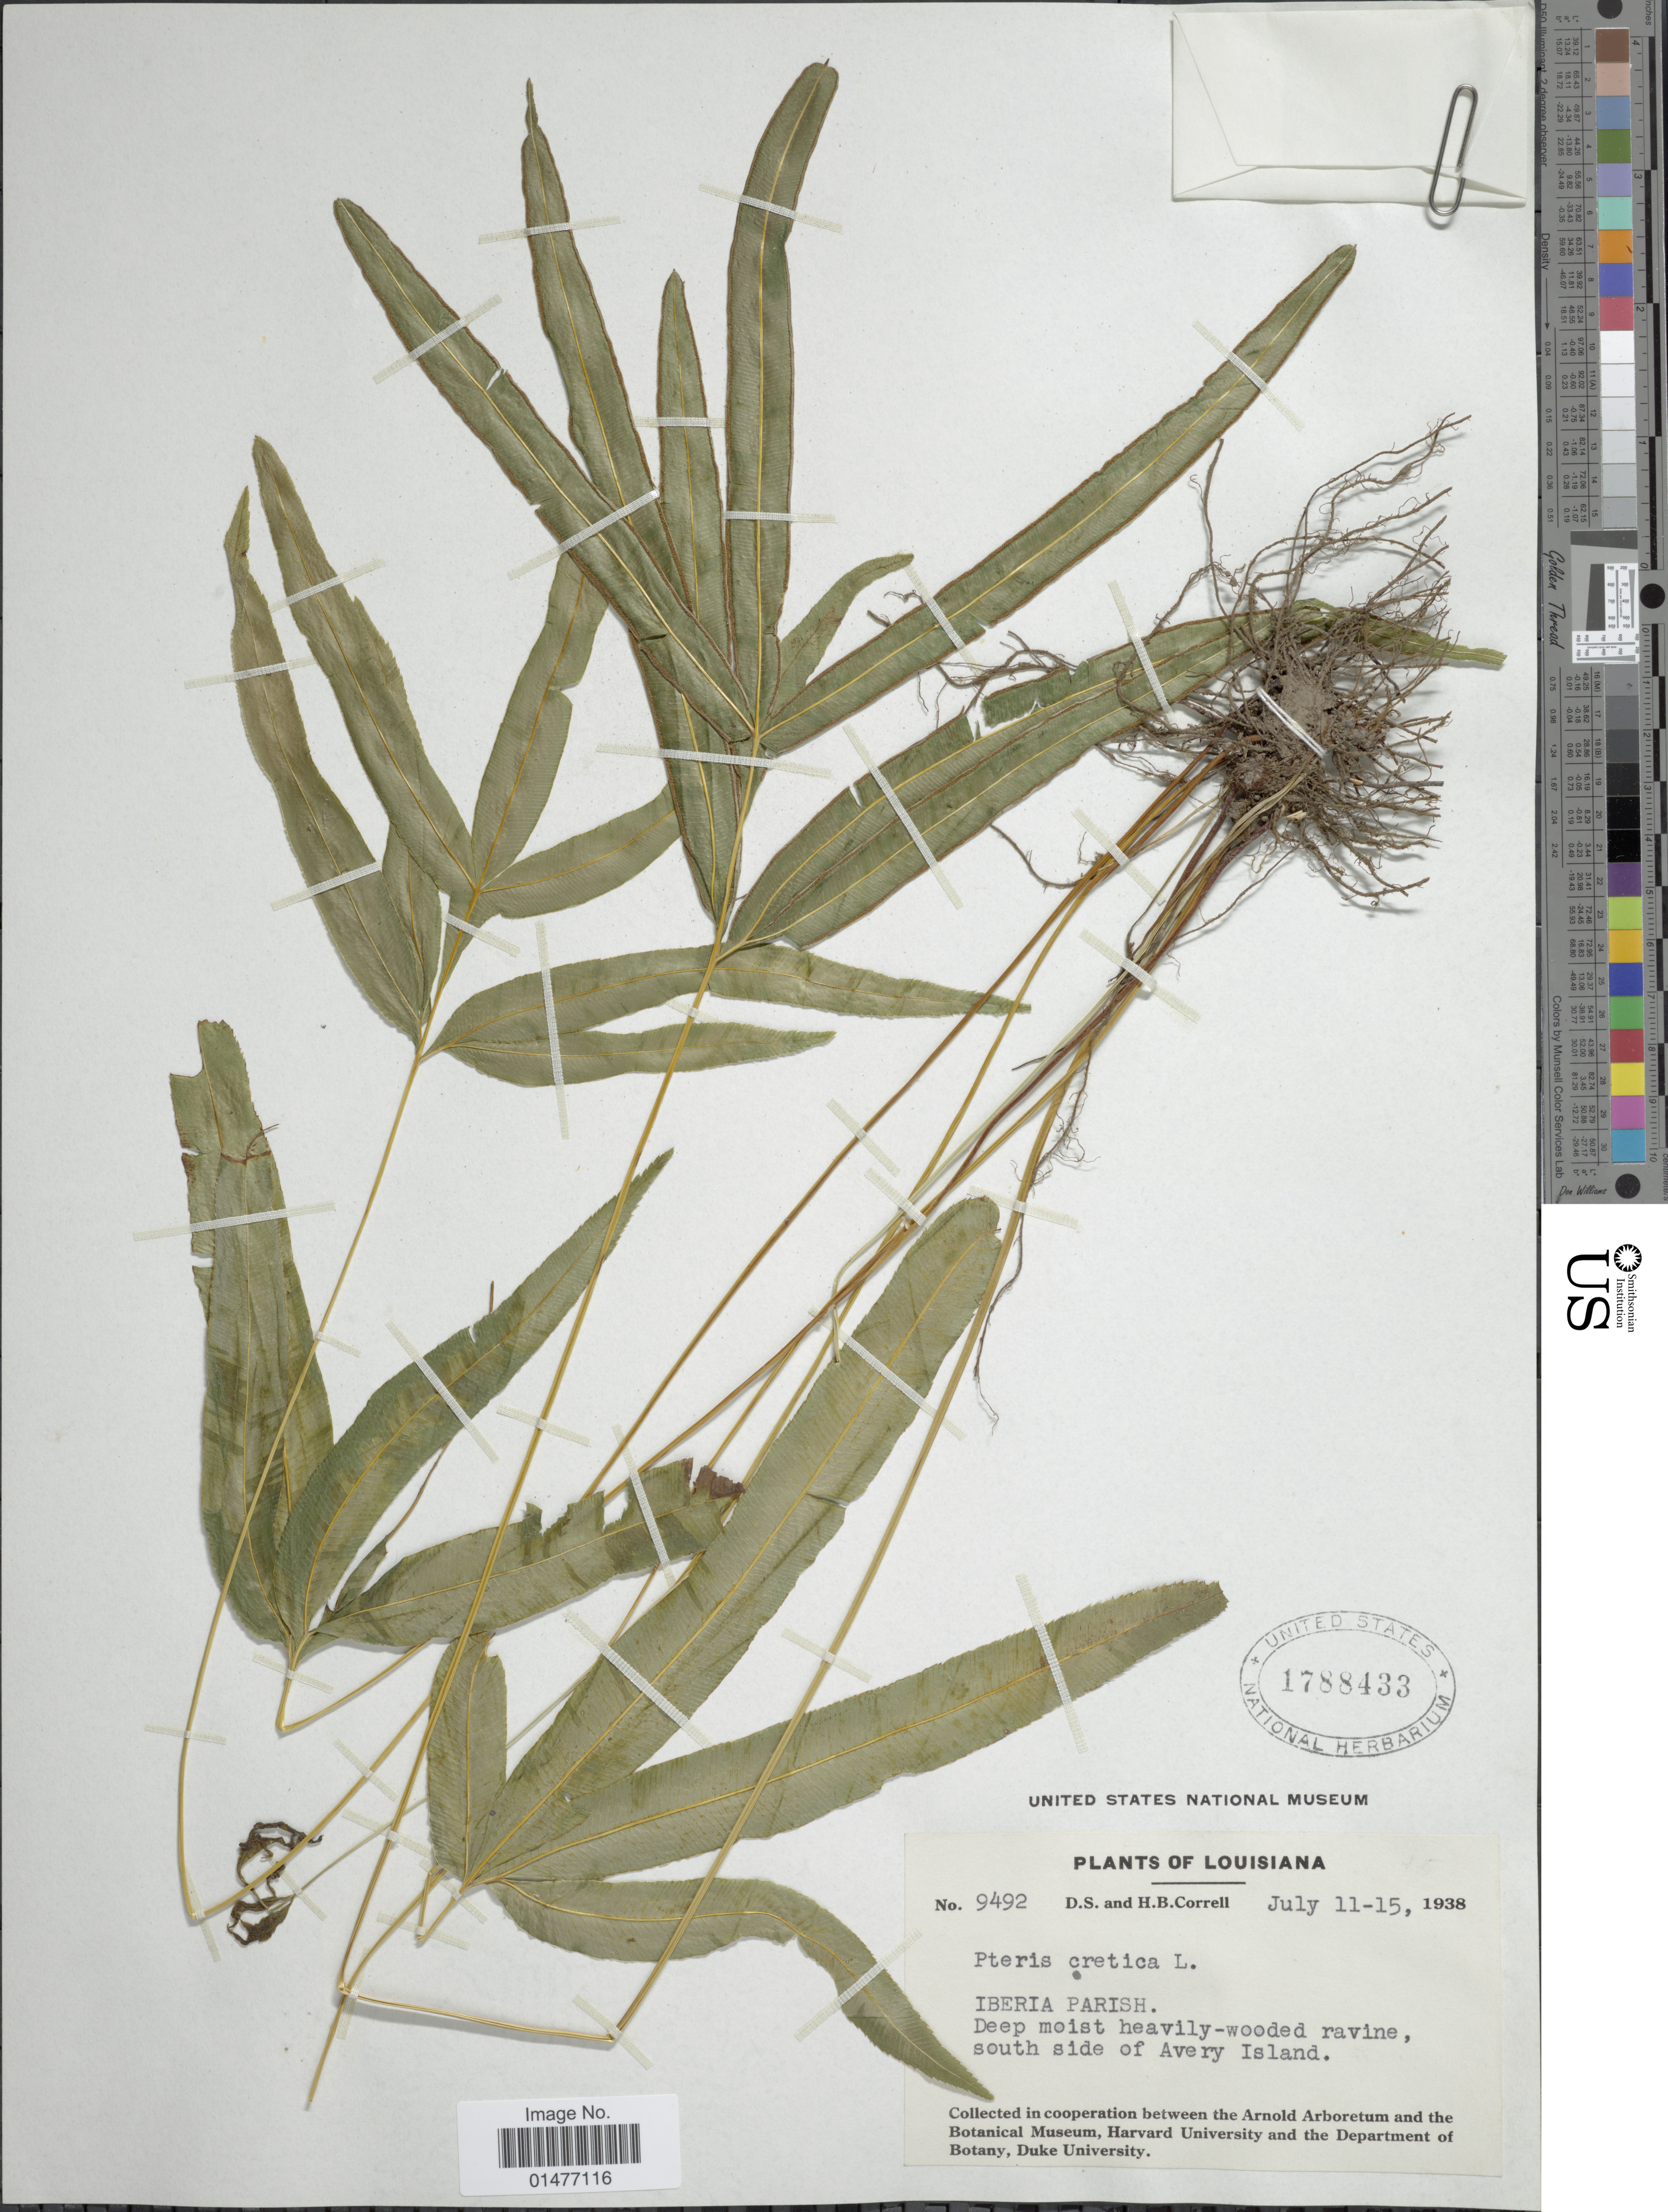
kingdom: Plantae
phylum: Tracheophyta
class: Polypodiopsida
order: Polypodiales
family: Pteridaceae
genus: Pteris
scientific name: Pteris cretica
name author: L.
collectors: D. S. Correll & H. Correll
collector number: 9492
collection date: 1938-07-11/1938-07-15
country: United States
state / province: Louisiana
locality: Iberia Parish. Deep moist heavily-wooded ravine, south side of Avery Island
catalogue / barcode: US 1788433